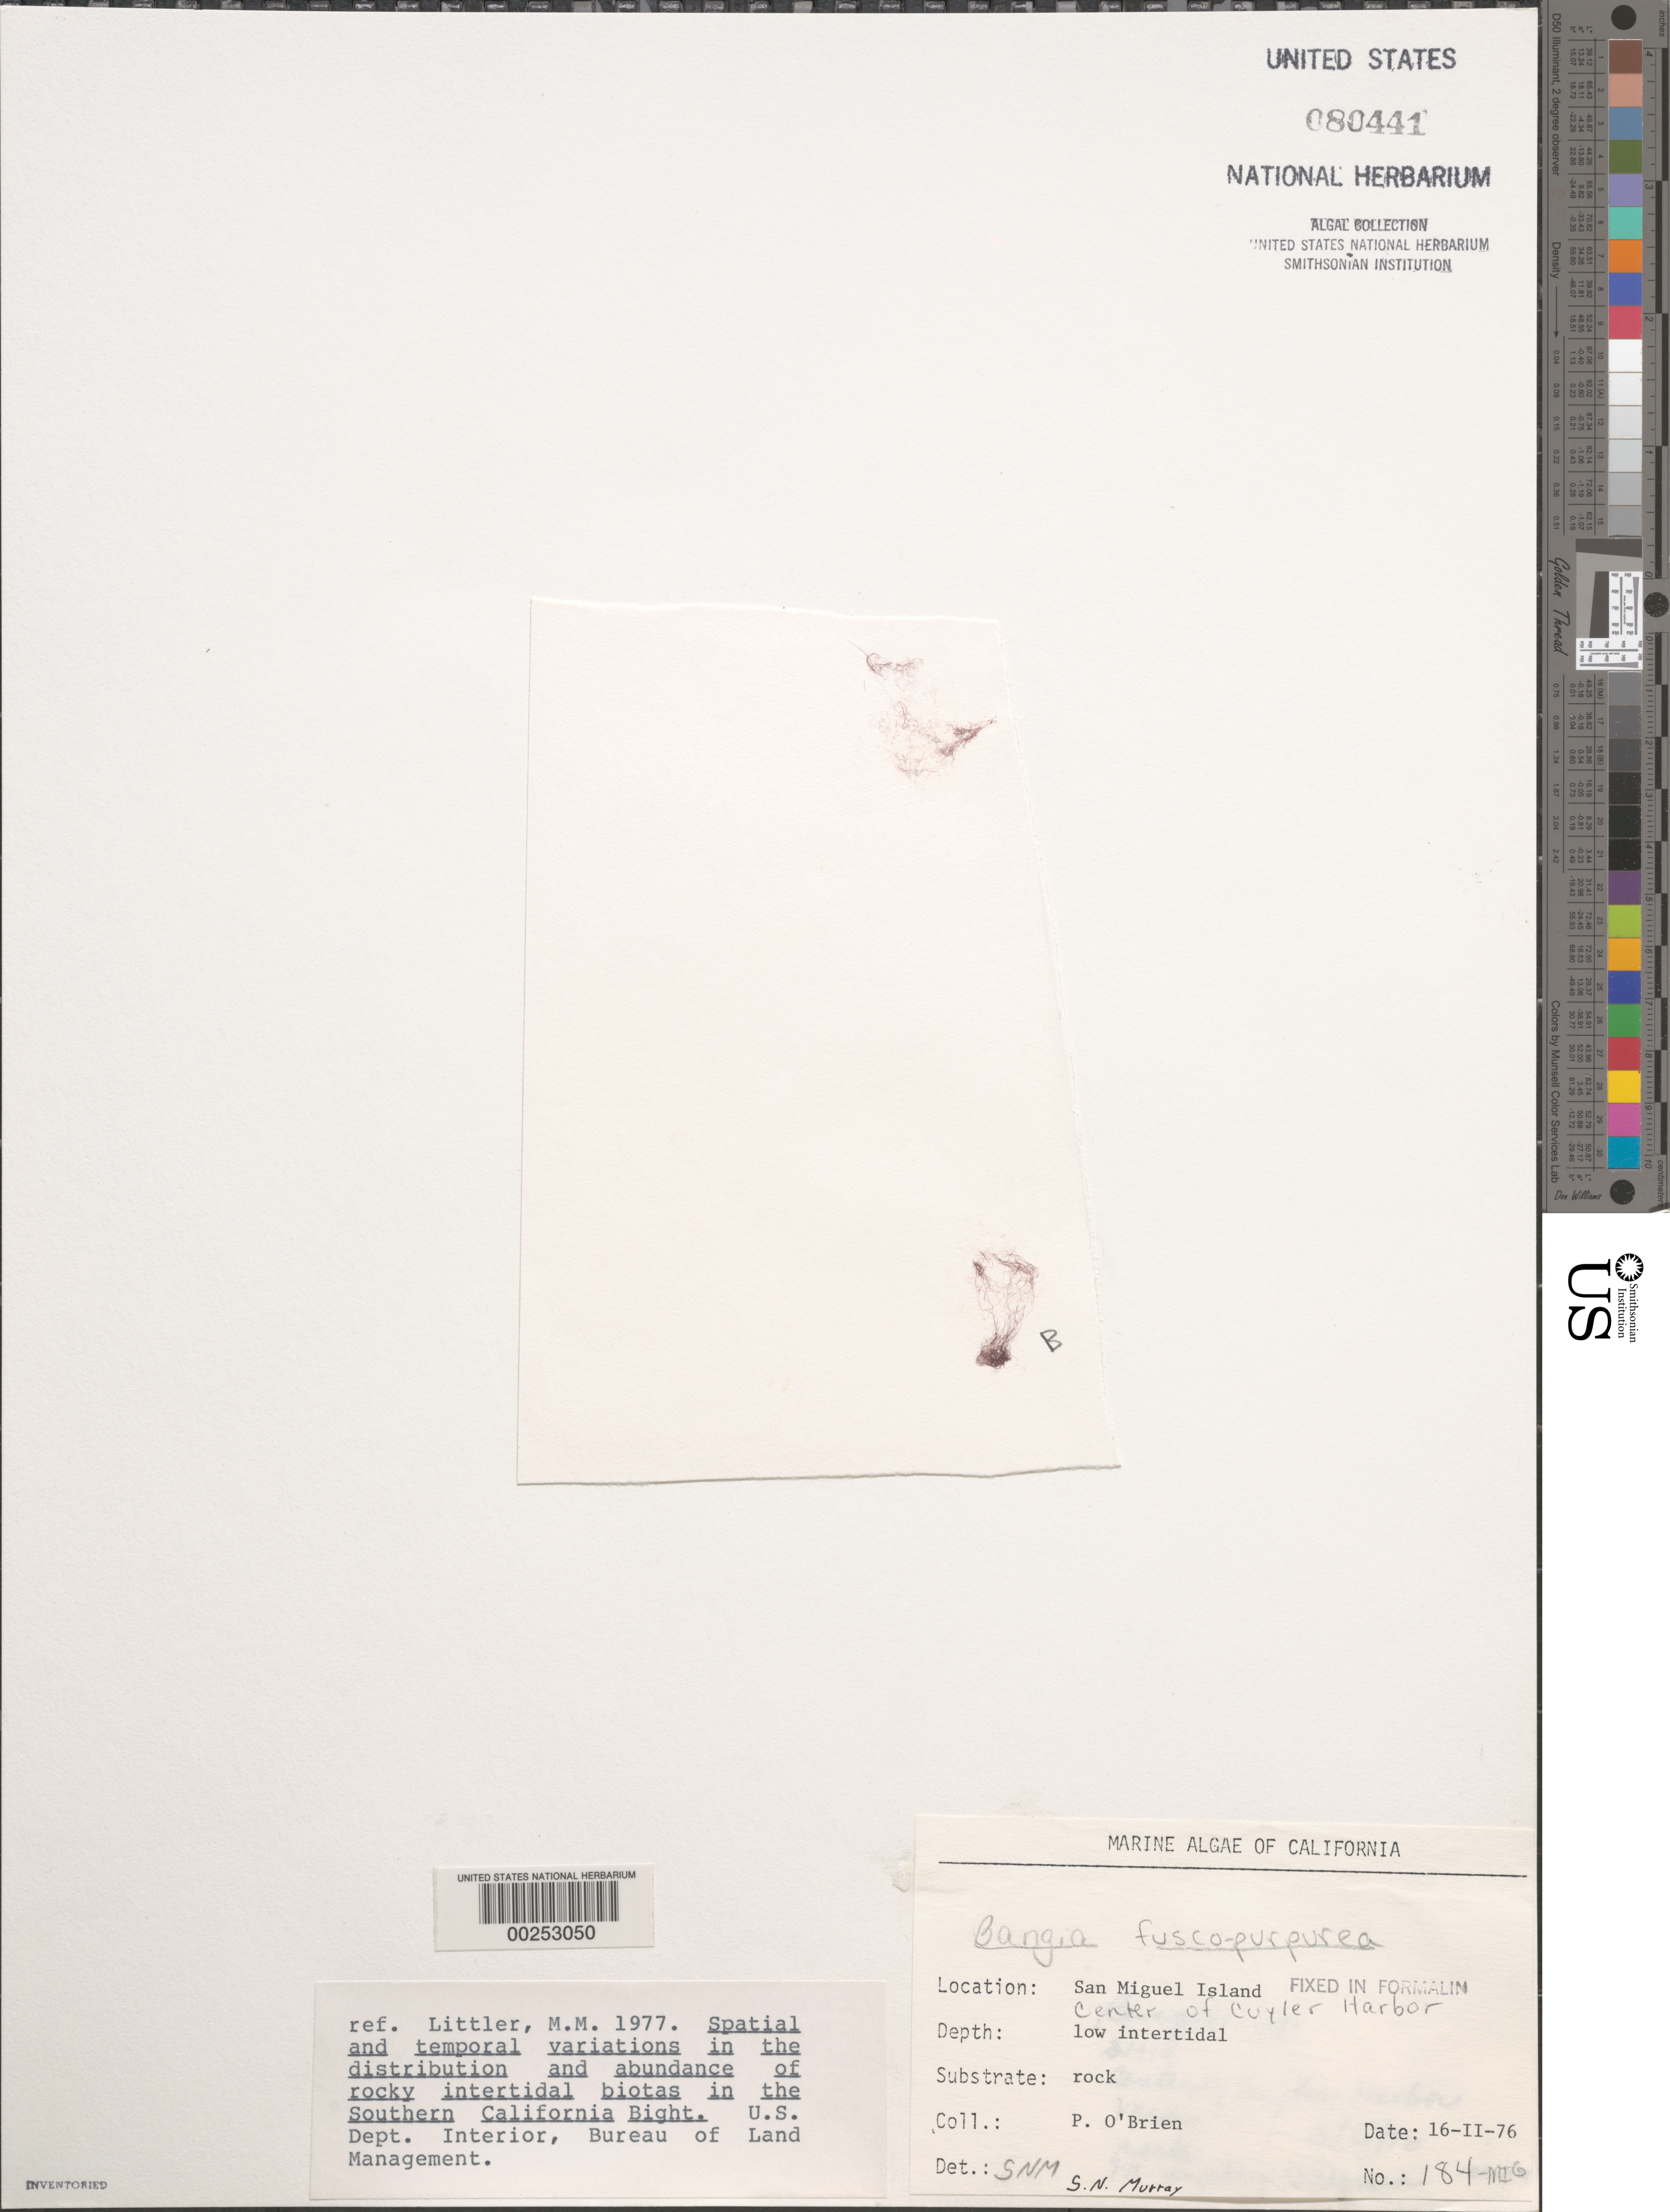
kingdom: Plantae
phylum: Rhodophyta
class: Bangiophyceae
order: Bangiales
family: Bangiaceae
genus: Bangia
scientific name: Bangia fuscopurpurea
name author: (Dillwyn) Lyngb.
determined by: Murray, S. N.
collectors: P. O'Brien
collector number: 184-mig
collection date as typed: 16 Feb 1976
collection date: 1976-02-16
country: United States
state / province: California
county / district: Santa Barbara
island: San Miguel Island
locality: Cuyler Harbor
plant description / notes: BLM-SOCALBIGHT Rocky Intertidal Survey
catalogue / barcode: US 80441